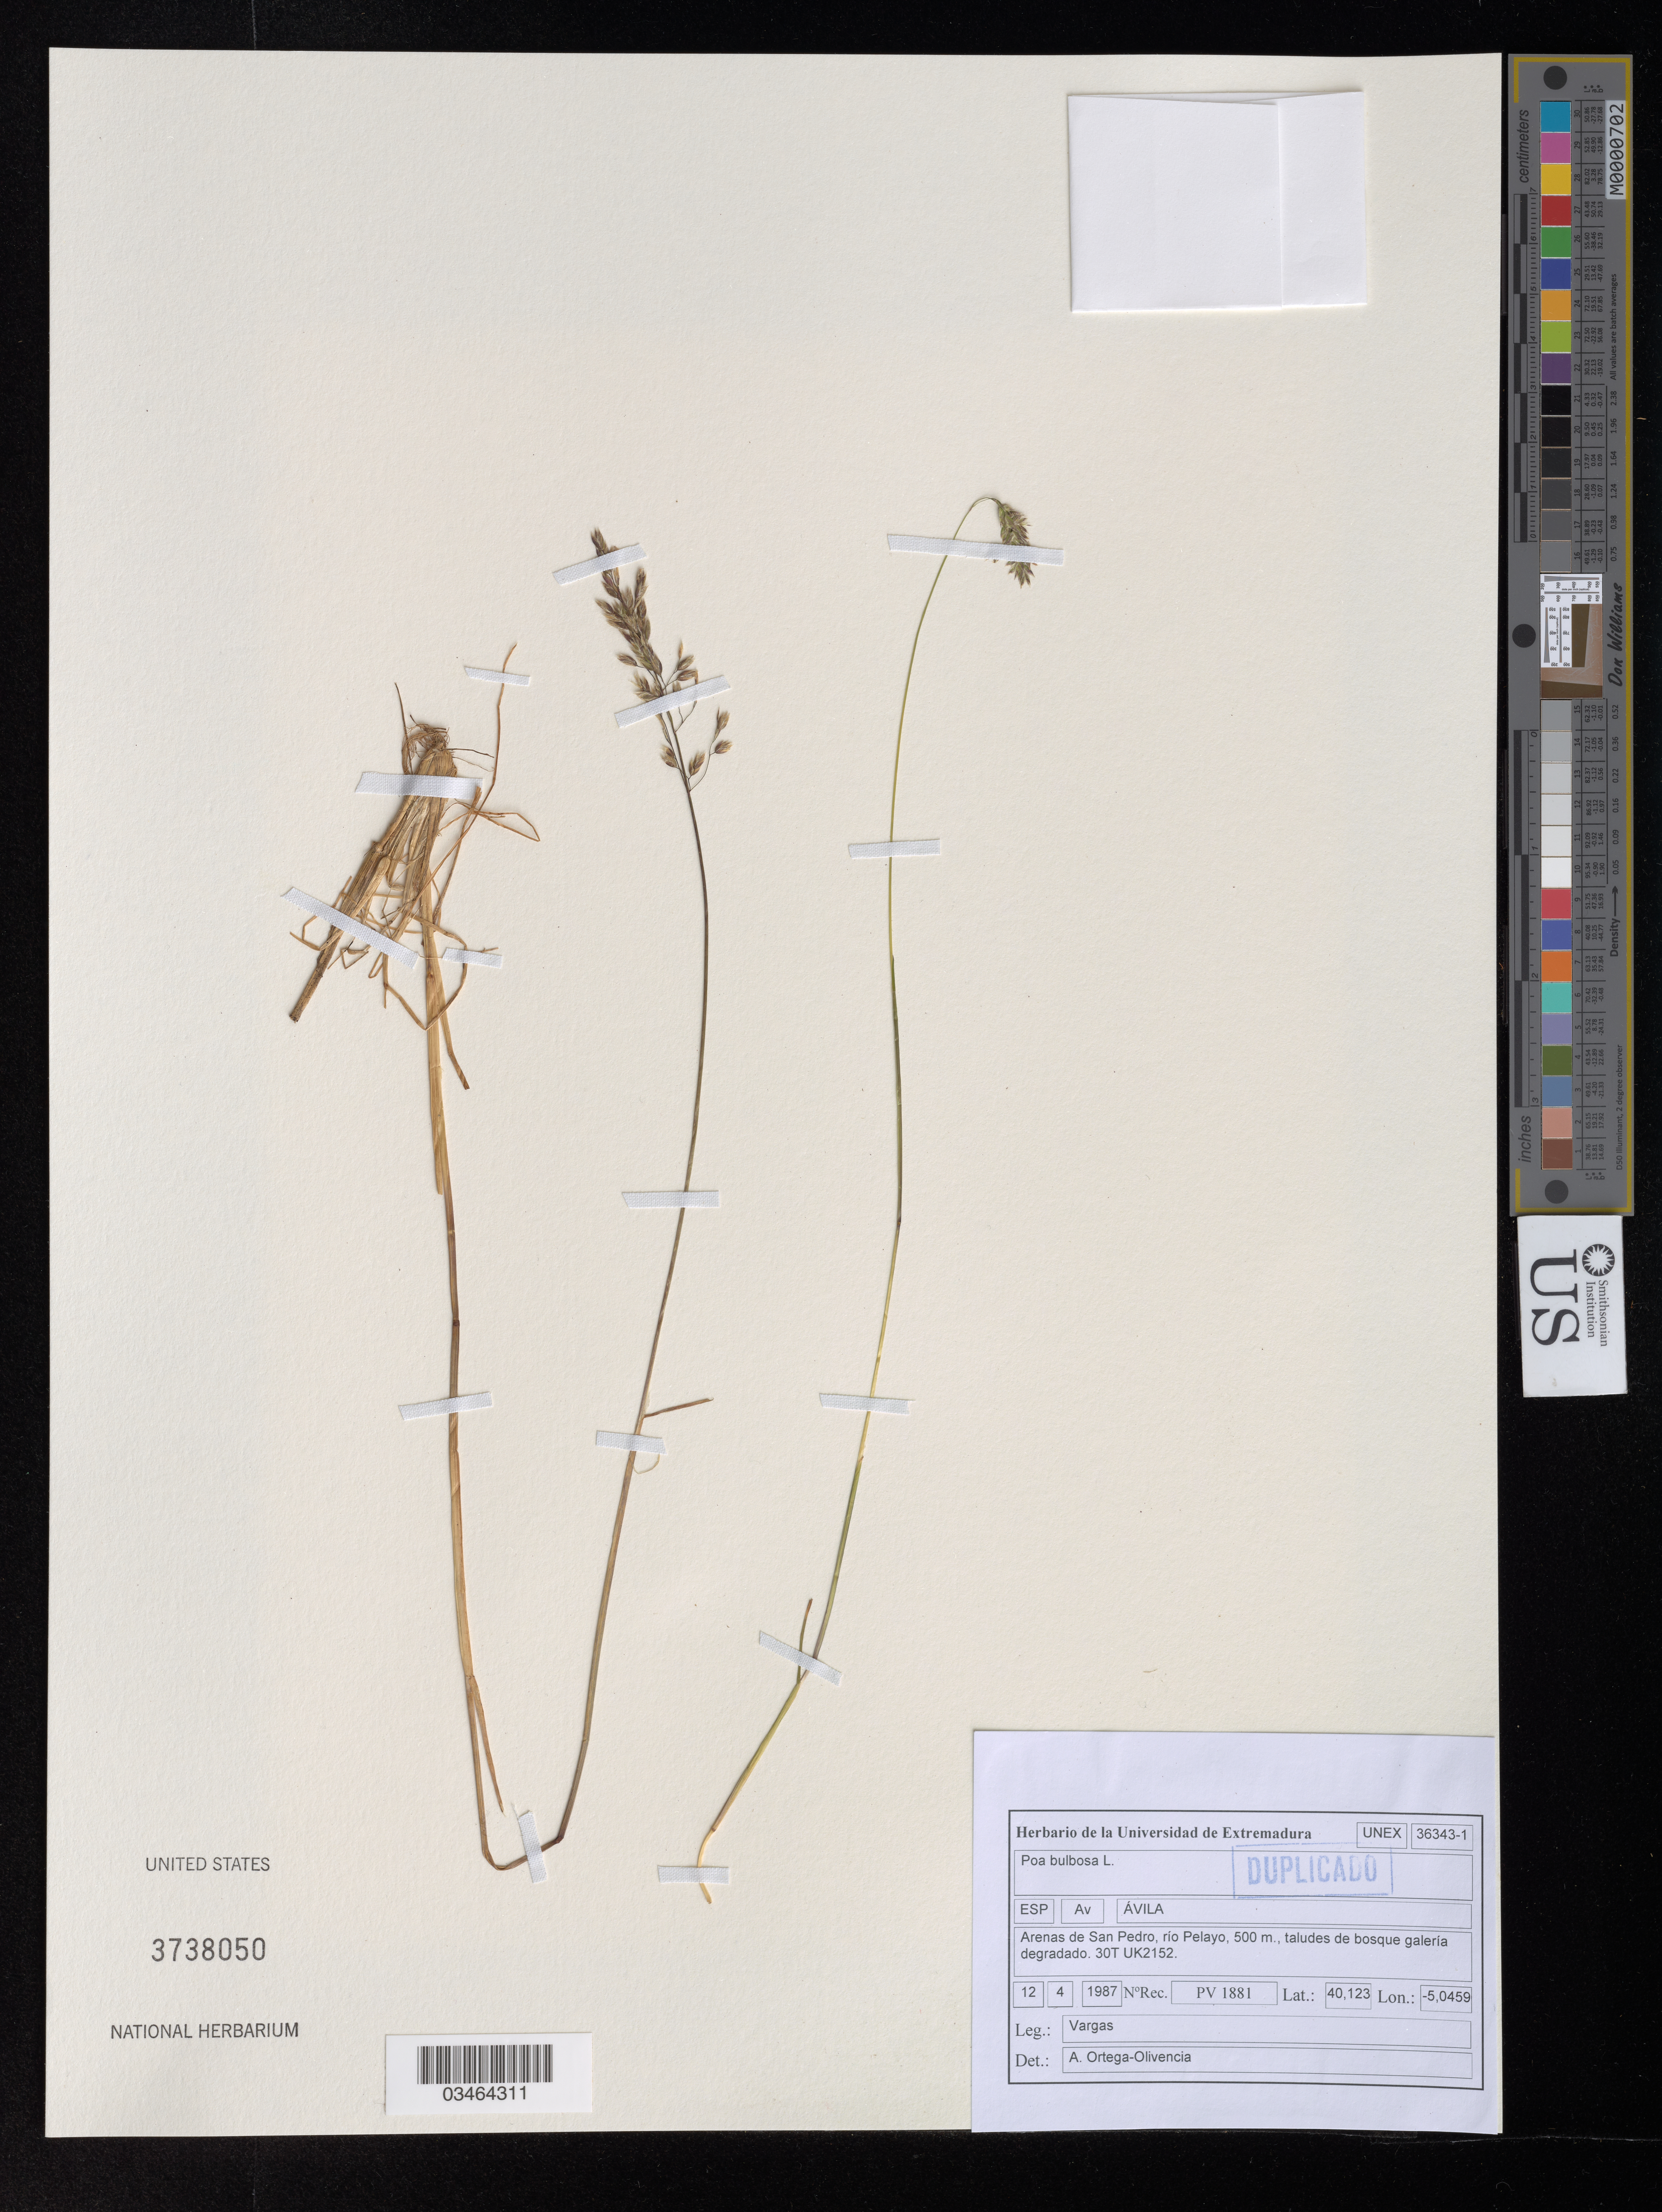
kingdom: Plantae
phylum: Tracheophyta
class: Liliopsida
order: Poales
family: Poaceae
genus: Poa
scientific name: Poa bulbosa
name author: L.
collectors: Vargas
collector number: PV 1881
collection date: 1987-04-12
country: Spain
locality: ESP. Av. Ávila. Arenas de San Pedro, río Pelayo. 30T UK2152.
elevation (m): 500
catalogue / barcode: US 3738050